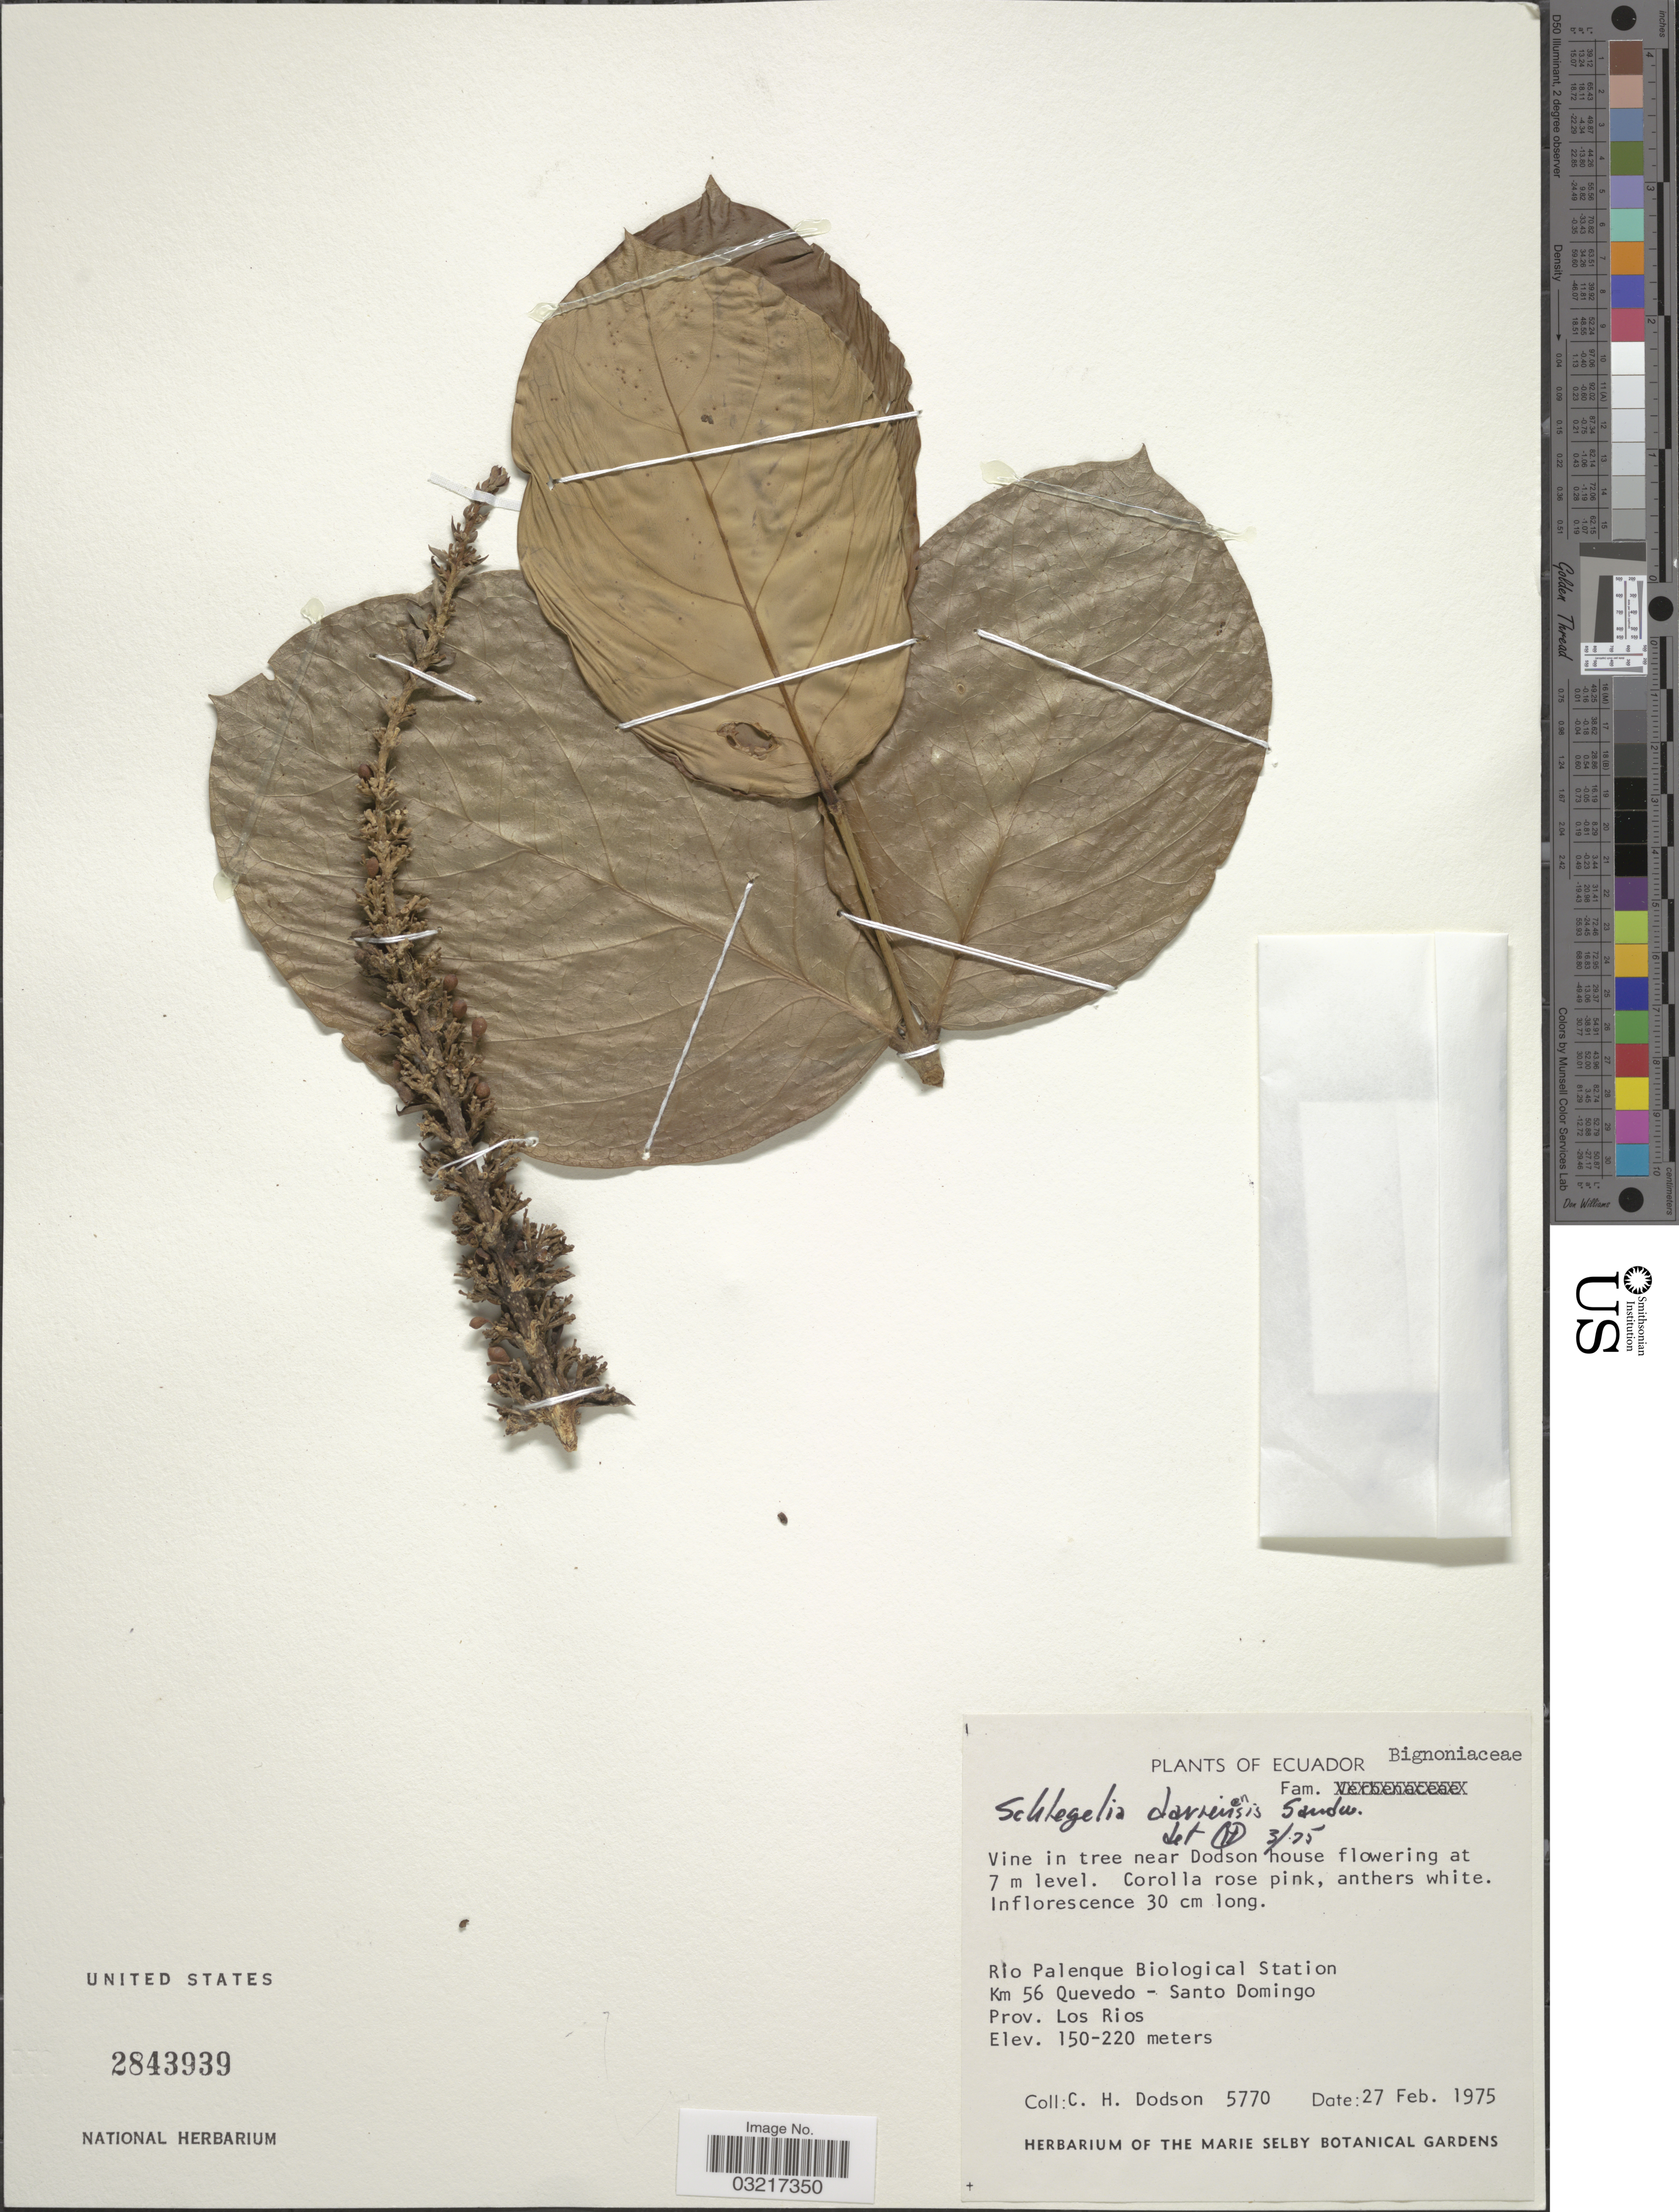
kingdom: Plantae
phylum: Tracheophyta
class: Magnoliopsida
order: Lamiales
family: Schlegeliaceae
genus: Schlegelia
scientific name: Schlegelia darienensis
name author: Sandwith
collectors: C. H. Dodson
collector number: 5770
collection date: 1975-02-27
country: Ecuador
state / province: Los Ríos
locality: Rio Palenque Biological Station. Km 56 Quevedo - Santo Domingo.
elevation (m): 150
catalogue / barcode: US 2843939